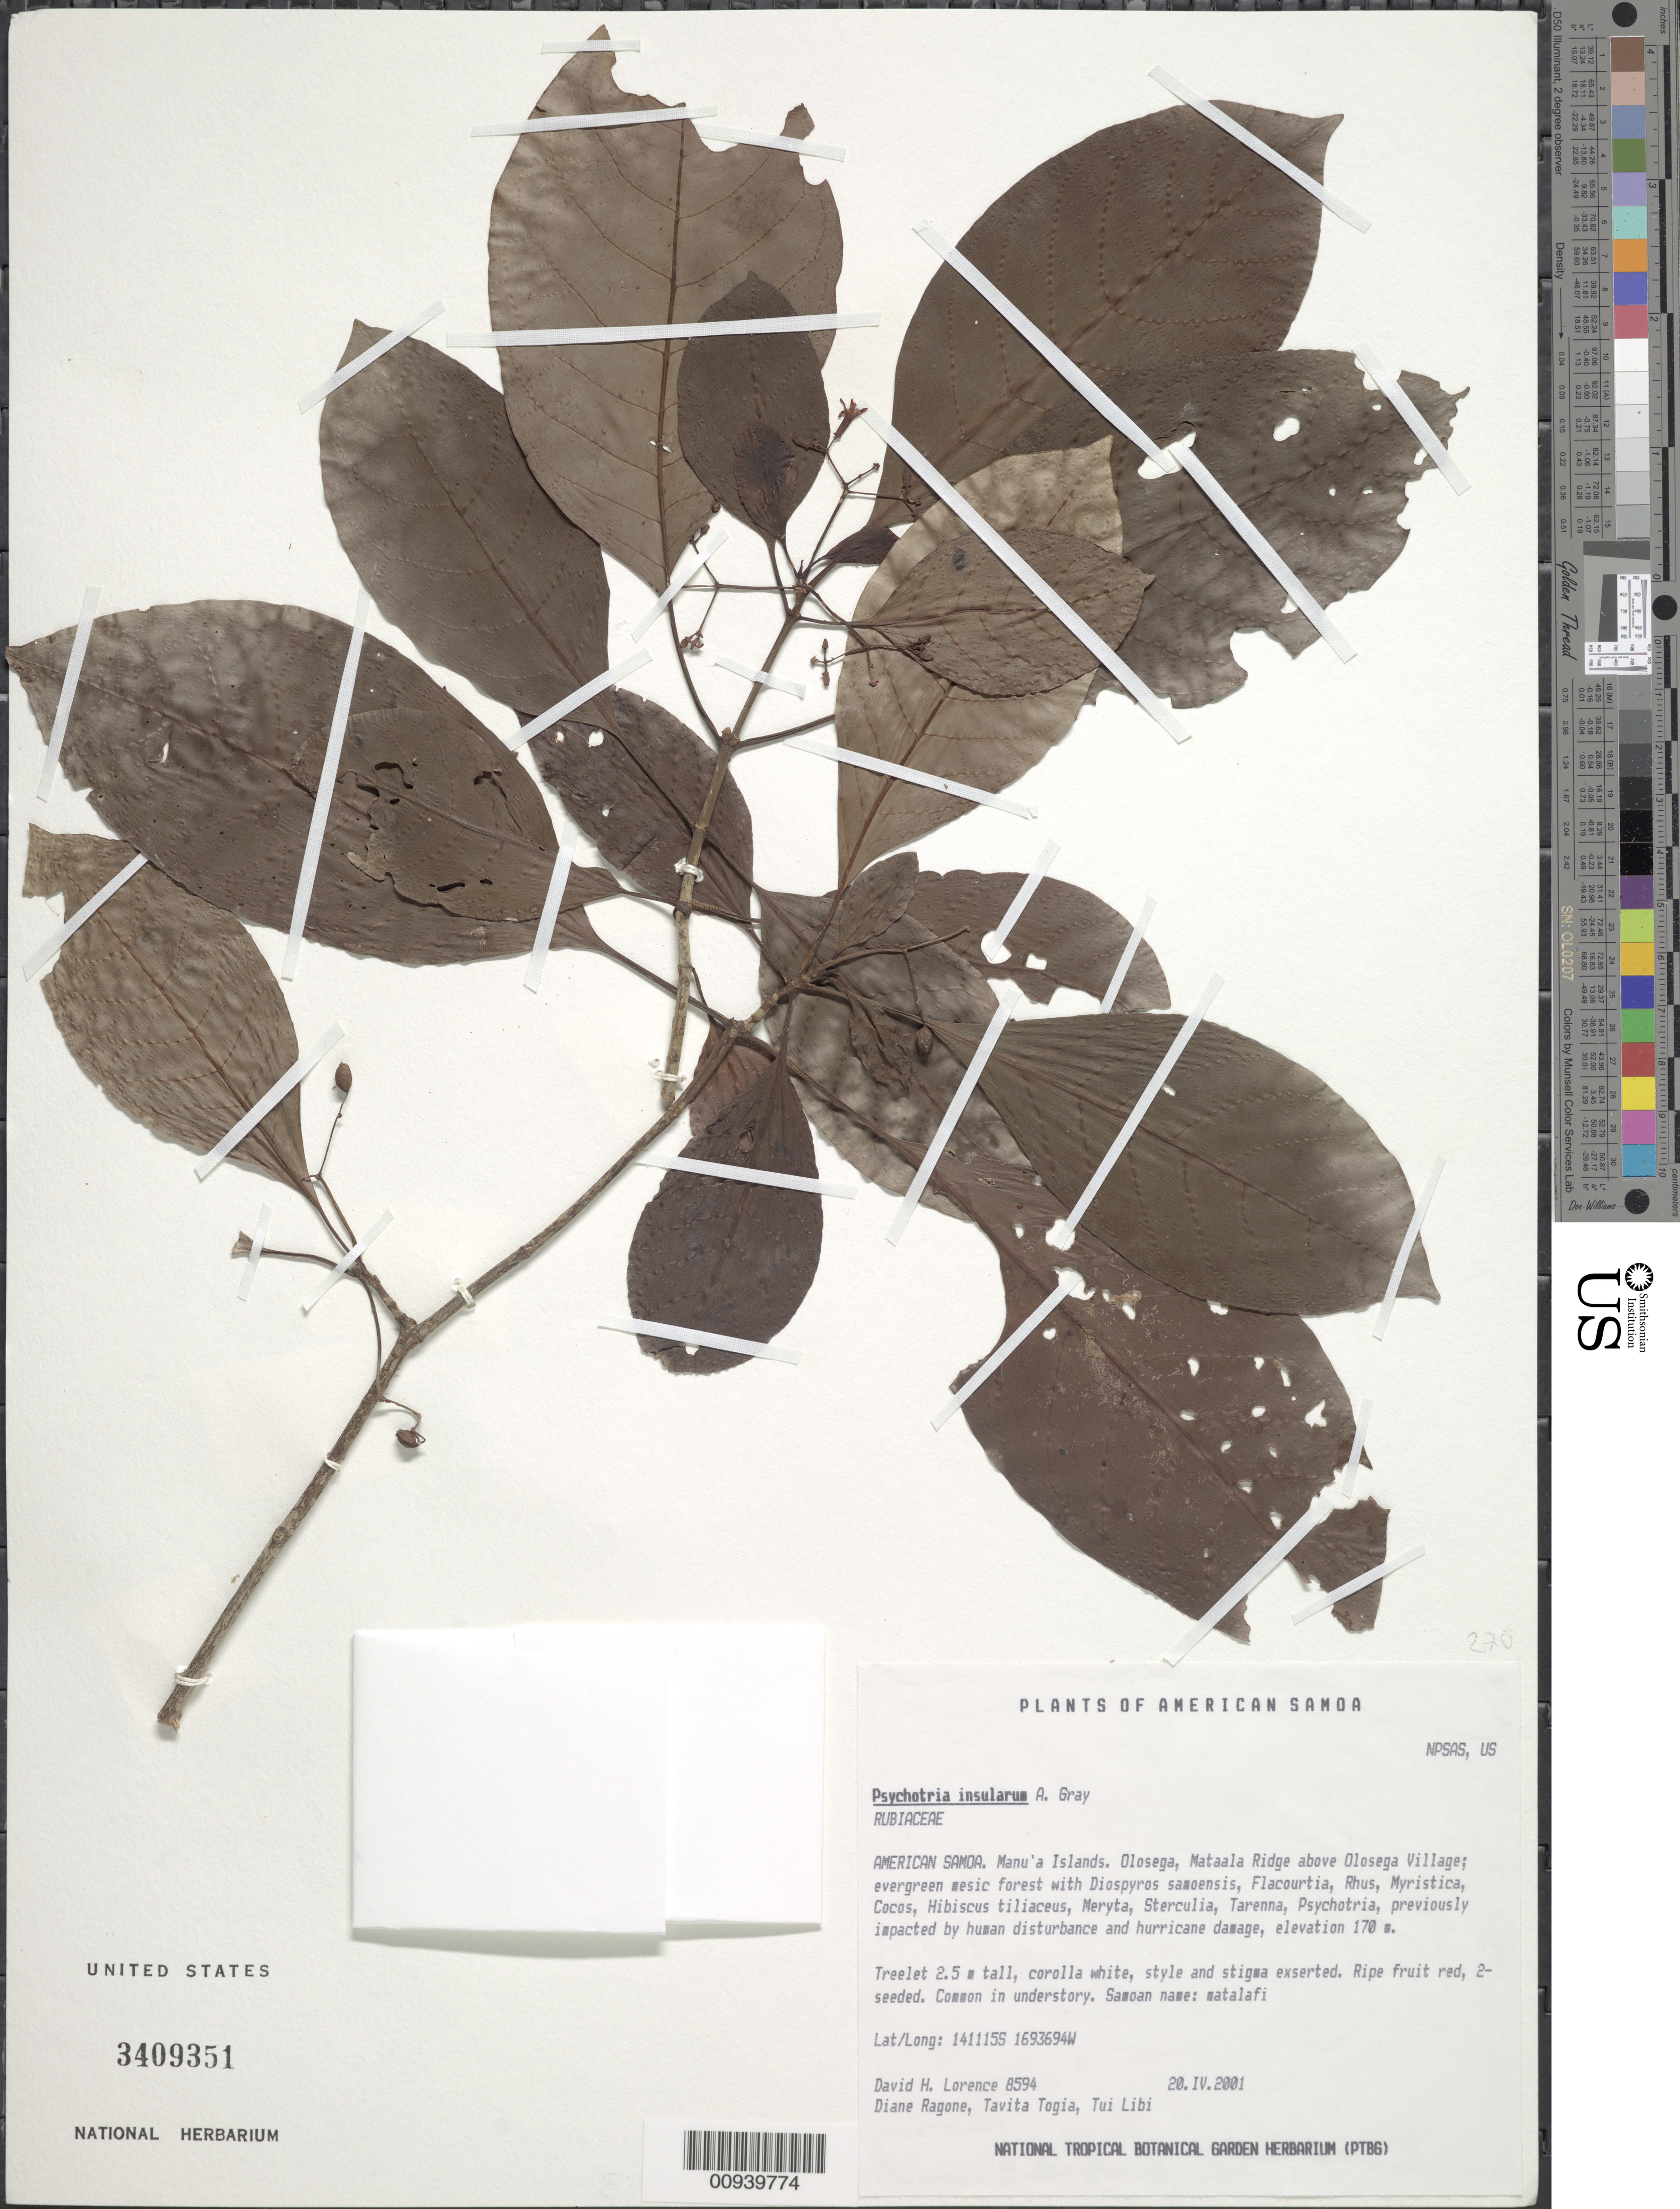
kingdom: Plantae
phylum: Tracheophyta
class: Magnoliopsida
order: Gentianales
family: Rubiaceae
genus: Psychotria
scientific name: Psychotria insularum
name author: A. Gray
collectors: D. Lorence, D. Ragone, T. Togia & T. Libi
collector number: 8594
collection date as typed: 20 Apr 2001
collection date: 2001-04-20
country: American Samoa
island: Olosega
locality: Olosega, Matalla Ridge above Olosega Village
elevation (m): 170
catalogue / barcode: US 3409351